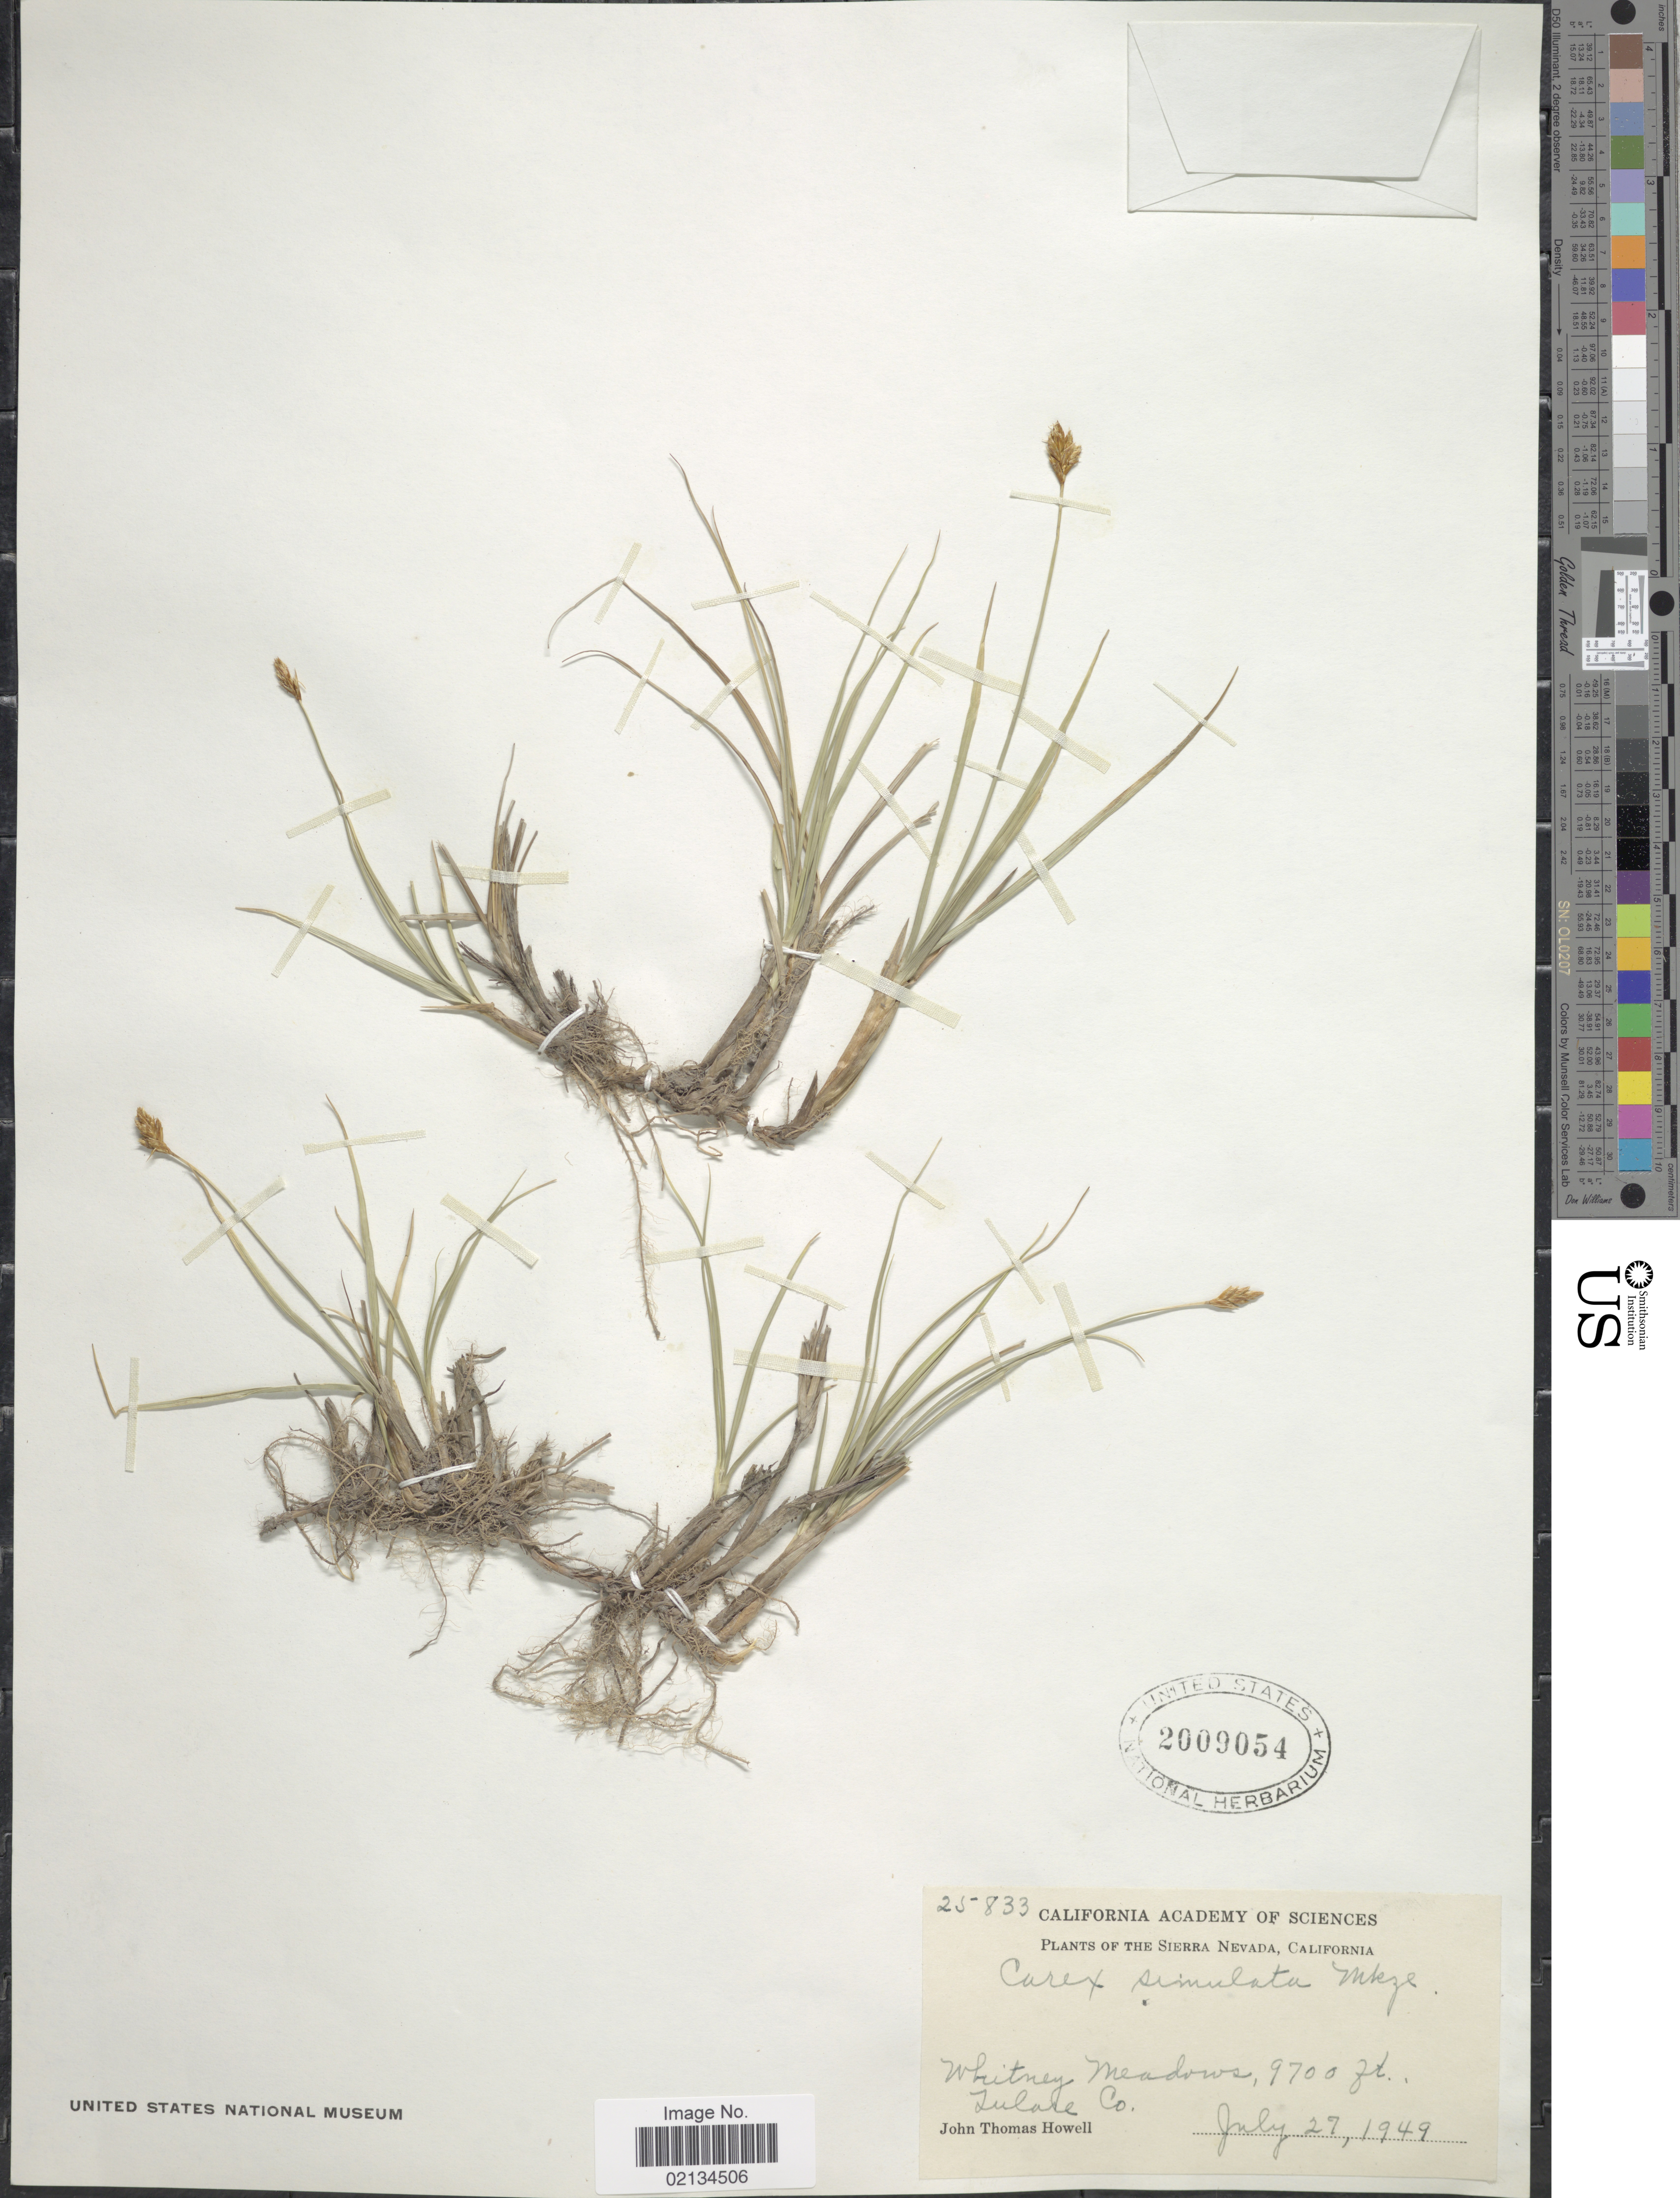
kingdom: Plantae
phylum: Tracheophyta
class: Liliopsida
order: Poales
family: Cyperaceae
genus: Carex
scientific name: Carex simulata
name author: Mack.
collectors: J. T. Howell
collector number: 25833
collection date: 1949-07-27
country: United States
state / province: California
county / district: Tulare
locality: The Sierra Nevada, Whitney Meadows, Tulare Co.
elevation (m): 2957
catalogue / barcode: US 2009054